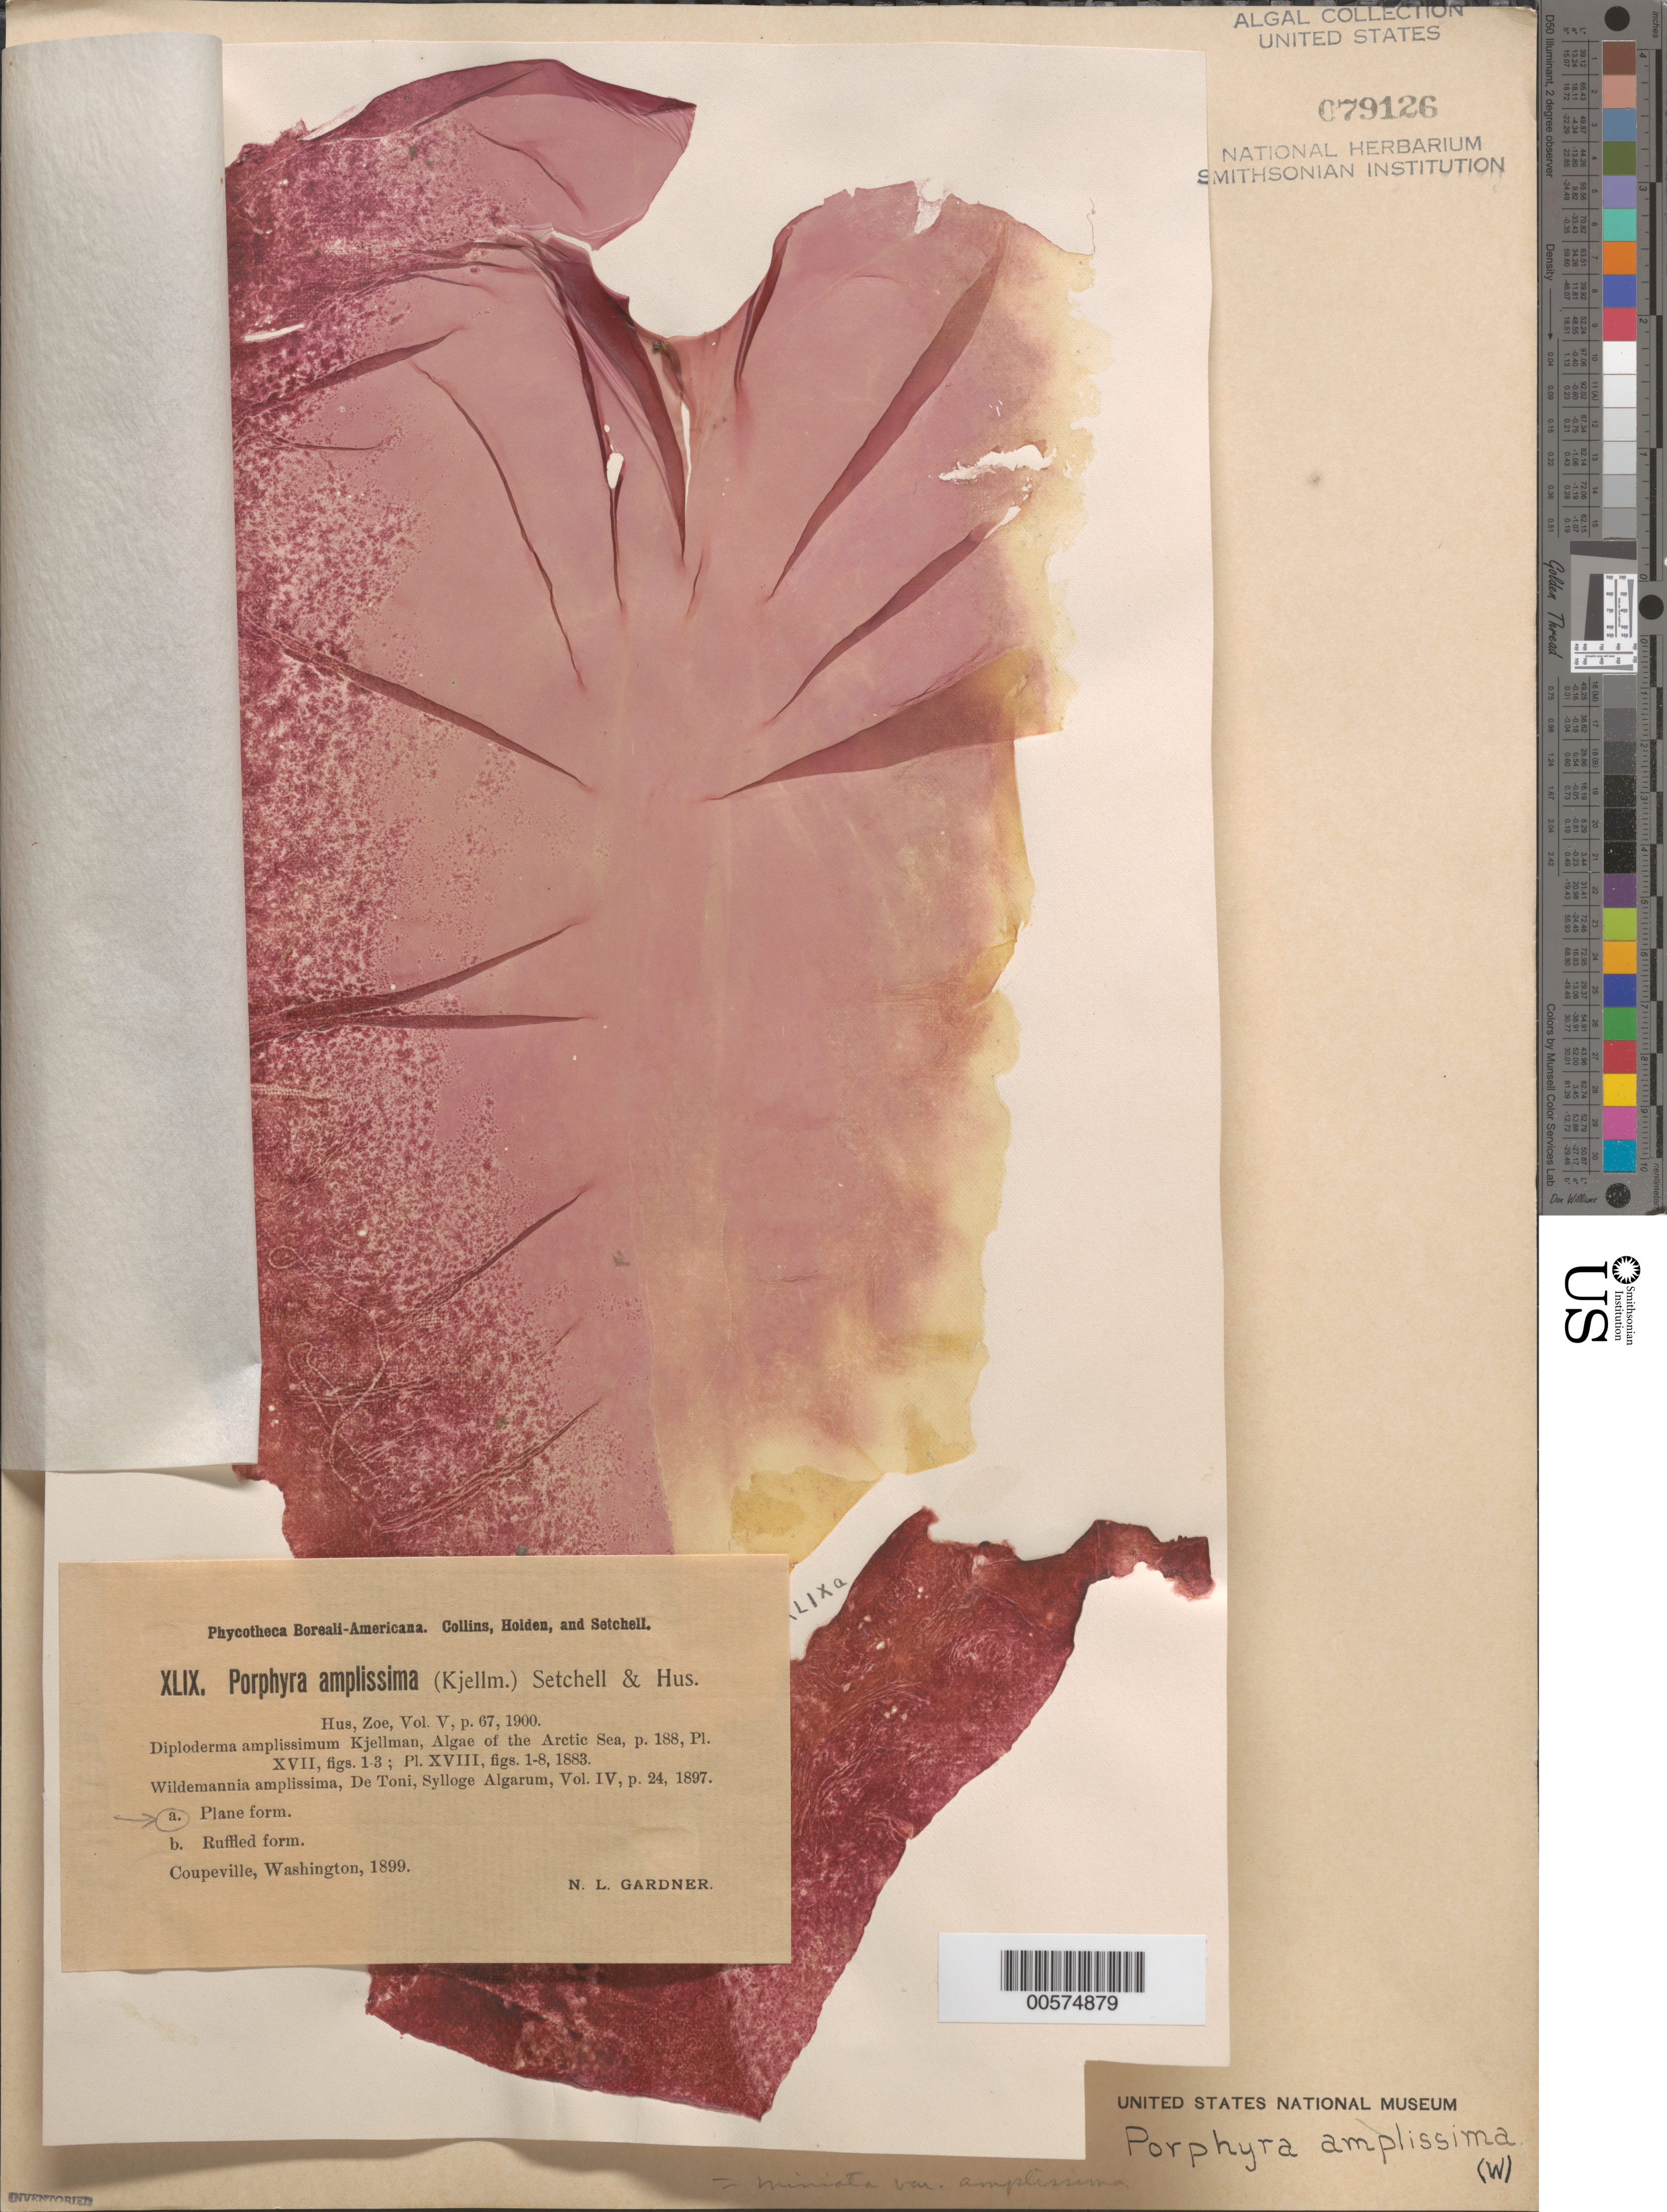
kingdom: Plantae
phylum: Rhodophyta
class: Bangiophyceae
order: Bangiales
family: Bangiaceae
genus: Wildemania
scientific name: Wildemania miniata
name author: (C. Agardh) Foslie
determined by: Algae name updating Project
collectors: N. Gardner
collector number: PB-A Xlixa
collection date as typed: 1899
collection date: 1899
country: United States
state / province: Washington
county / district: Island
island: Whidbey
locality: Coupeville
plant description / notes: Collins, Holden & Setchell, Phycotheca Boreali-Americana, as Porphyra amplissima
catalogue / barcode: US 79126